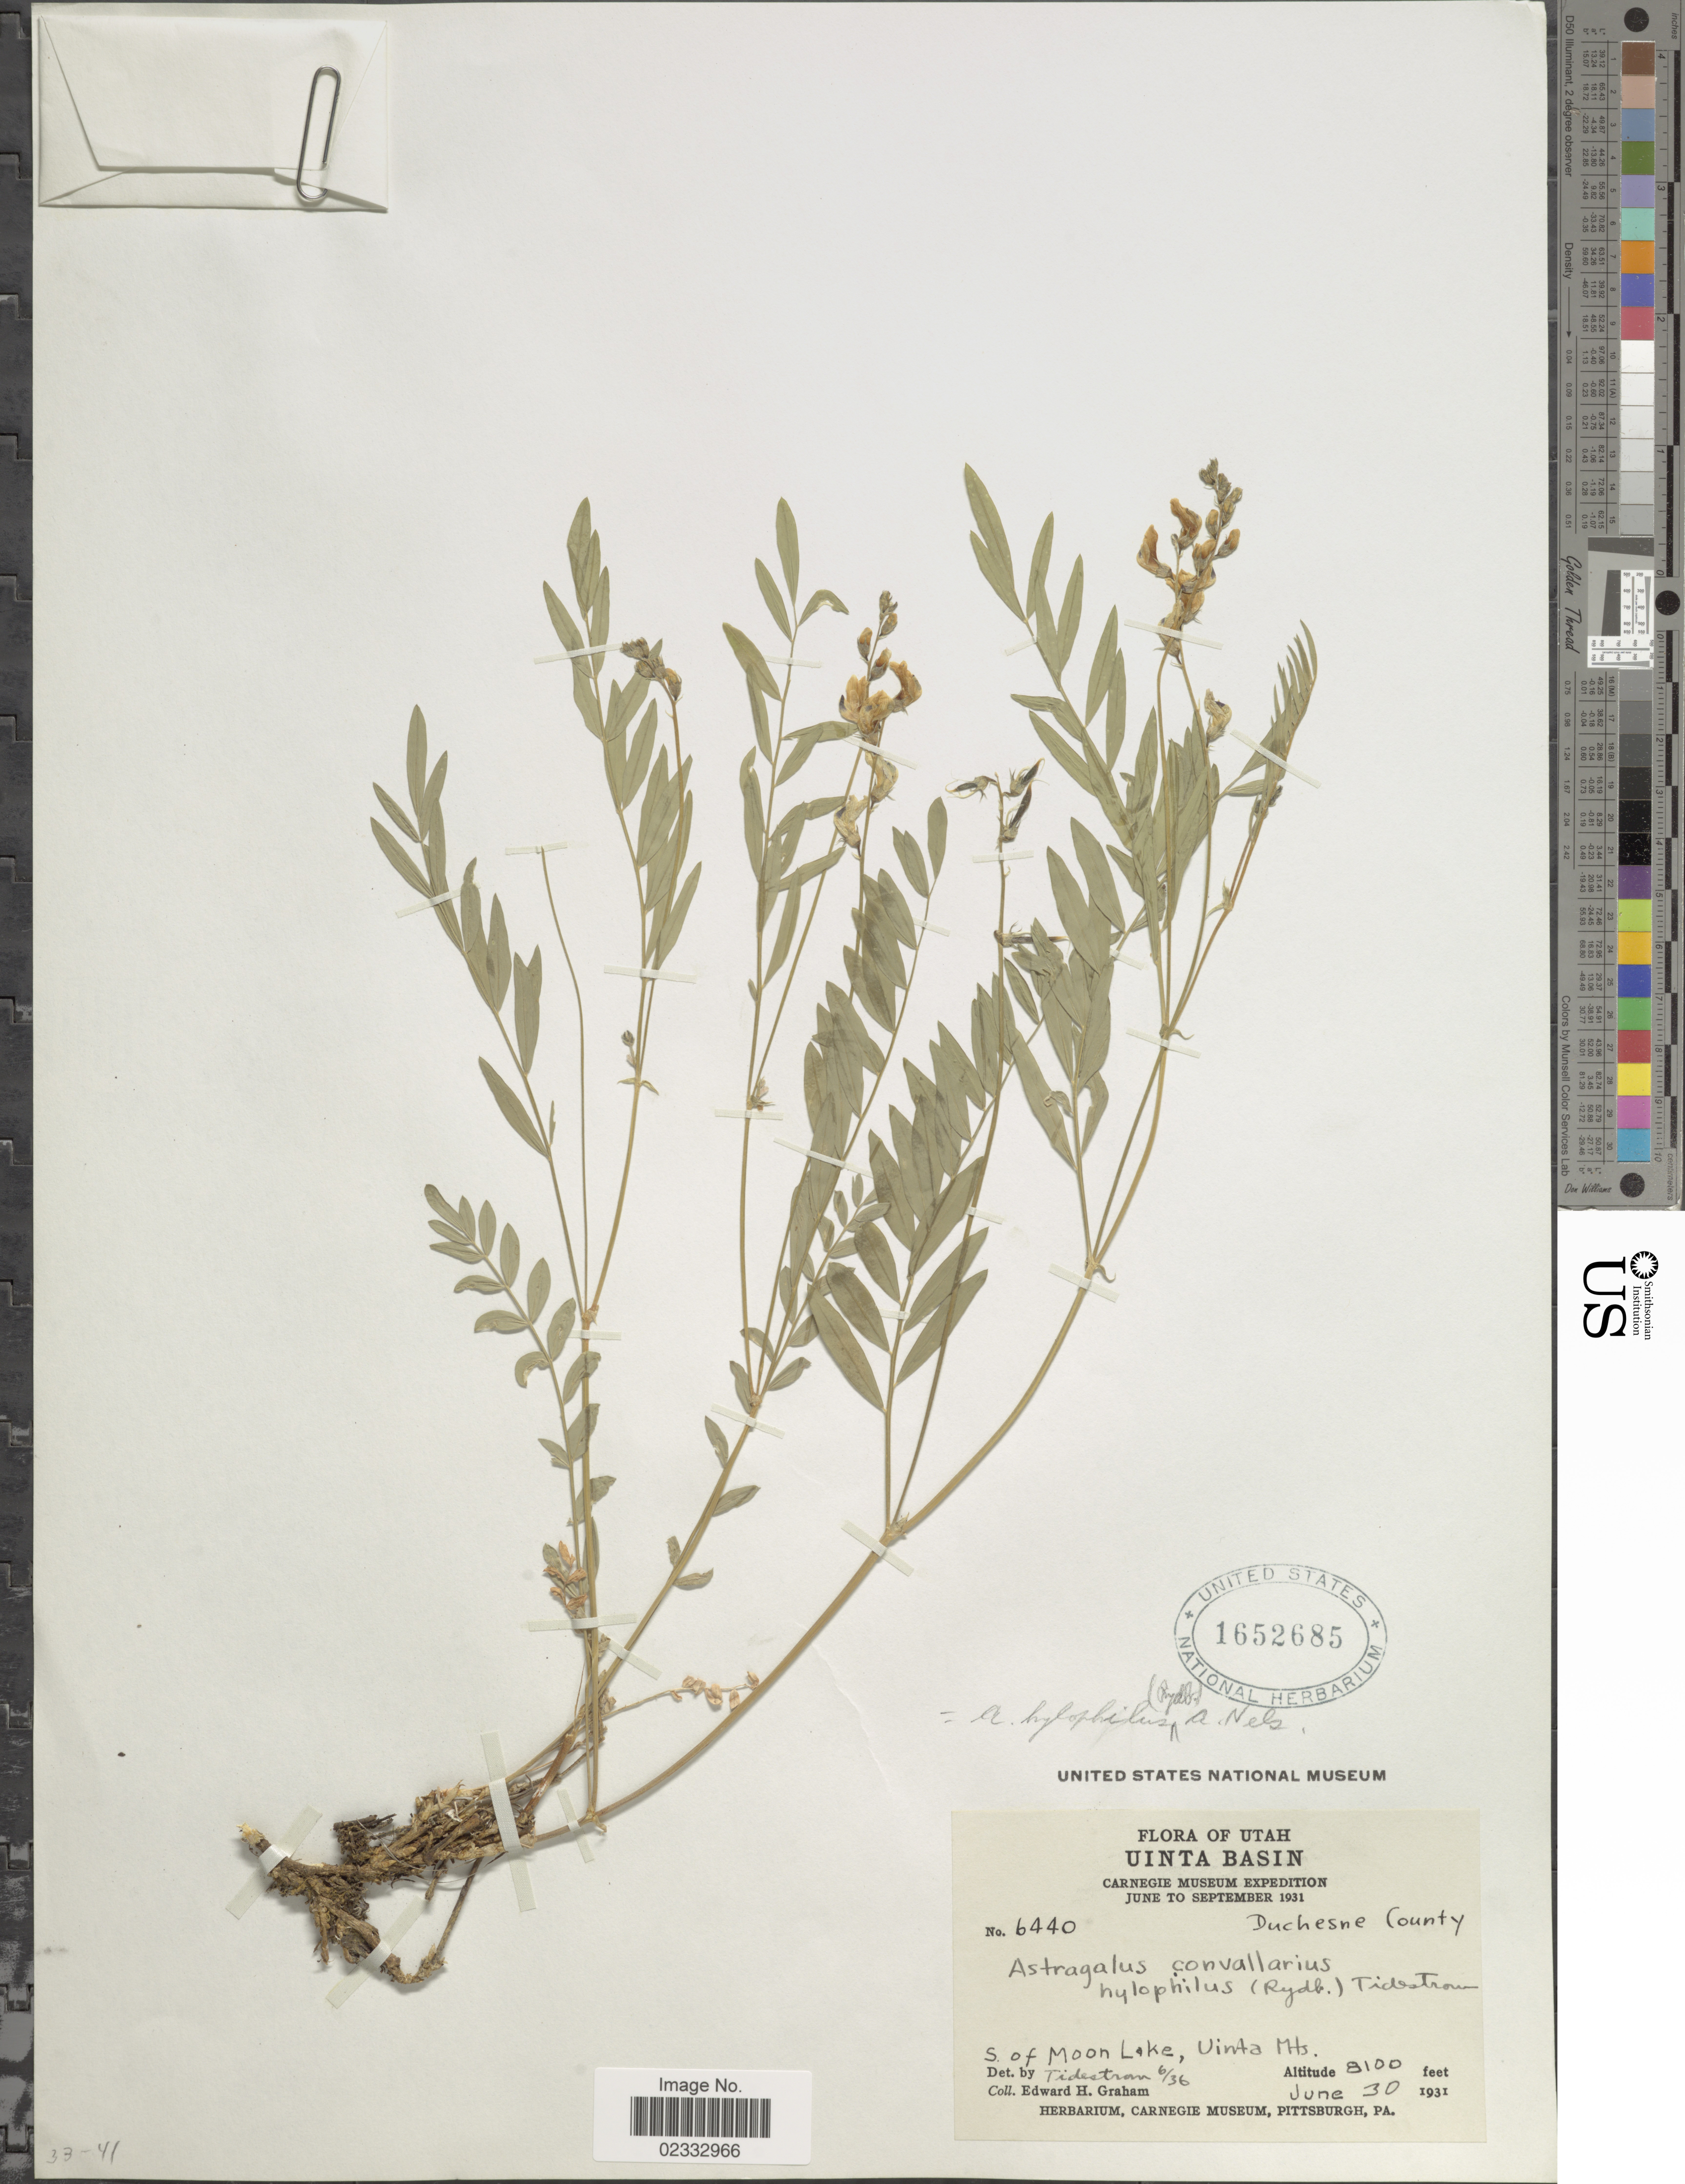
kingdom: Plantae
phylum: Tracheophyta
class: Magnoliopsida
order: Fabales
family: Fabaceae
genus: Astragalus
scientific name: Astragalus miser var. hylophilus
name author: (Rydb.) Barneby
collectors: E. H. Graham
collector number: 6440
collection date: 1931-06-30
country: United States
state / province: Utah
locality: Uinta Basin, S of Moon Lake, Uinta Mts.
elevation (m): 2469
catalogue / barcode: US 1652685